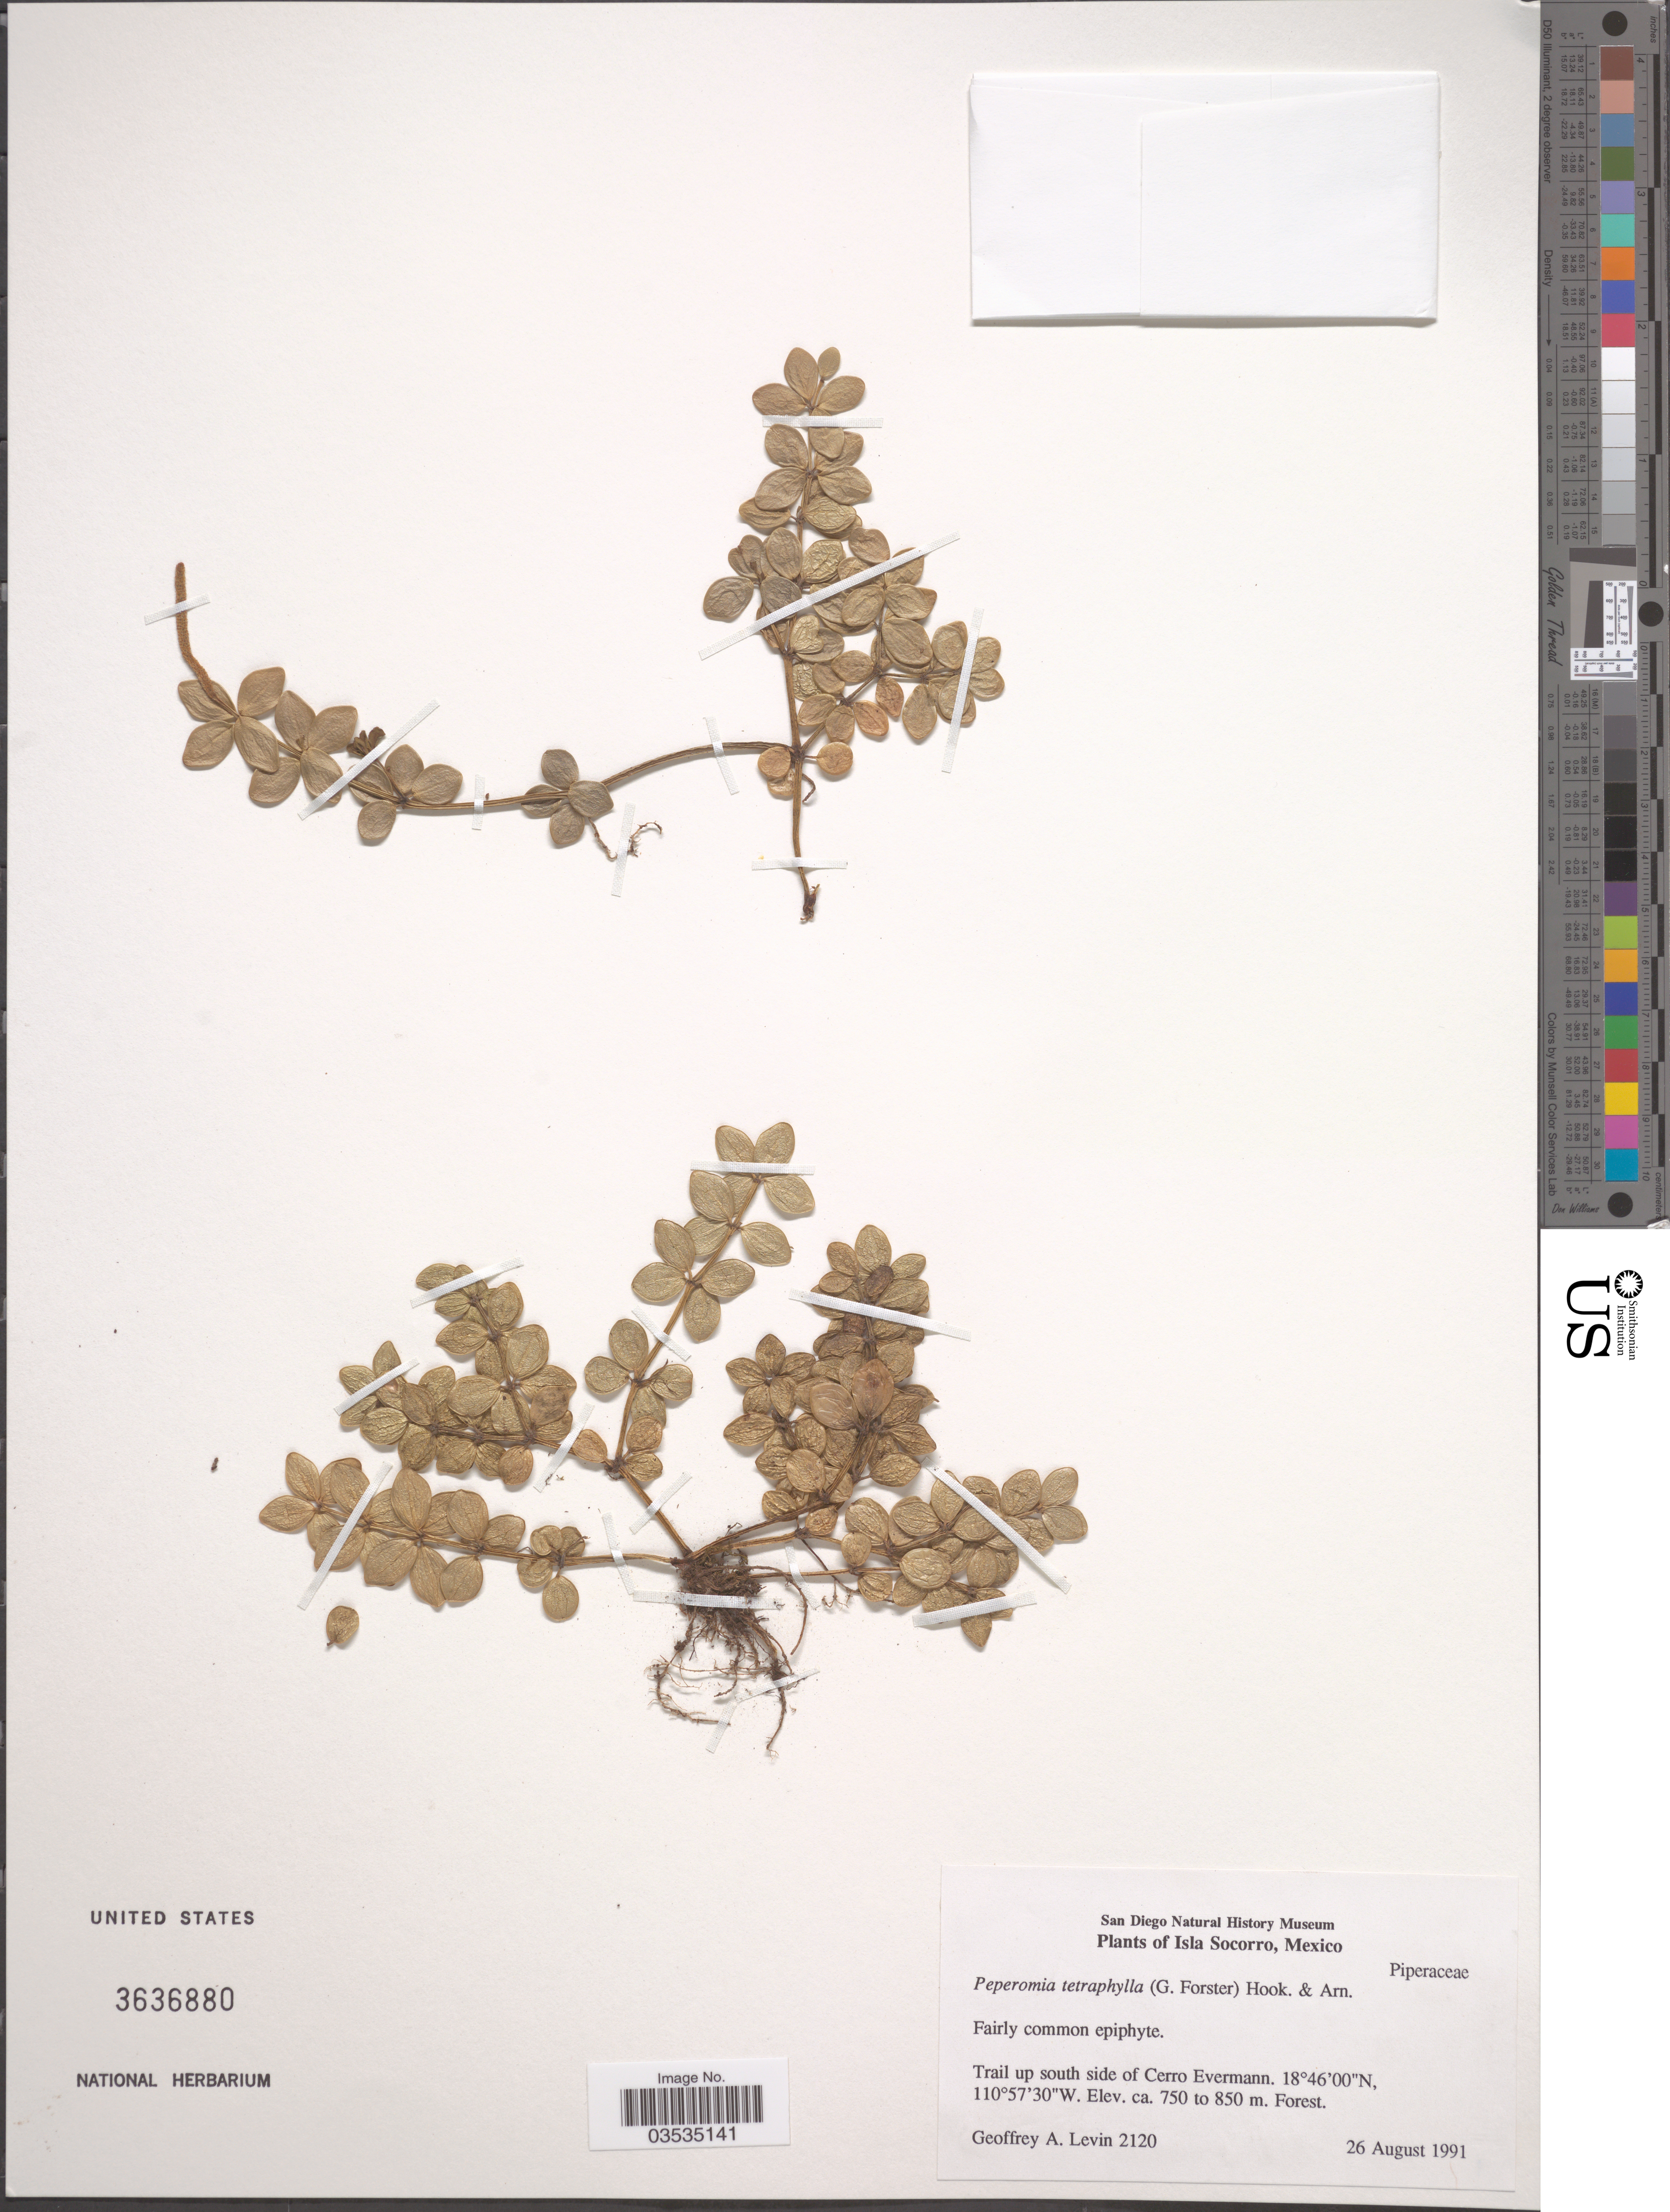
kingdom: Plantae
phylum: Tracheophyta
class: Magnoliopsida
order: Piperales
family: Piperaceae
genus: Peperomia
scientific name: Peperomia tetraphylla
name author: (G. Forst.) Hook. & Arn.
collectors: G. Levin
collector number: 2120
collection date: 1991-08-26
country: Mexico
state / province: Colima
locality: Isla Socorro. Trail up to south side of Cerro Evermann.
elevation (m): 750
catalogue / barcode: US 3636880